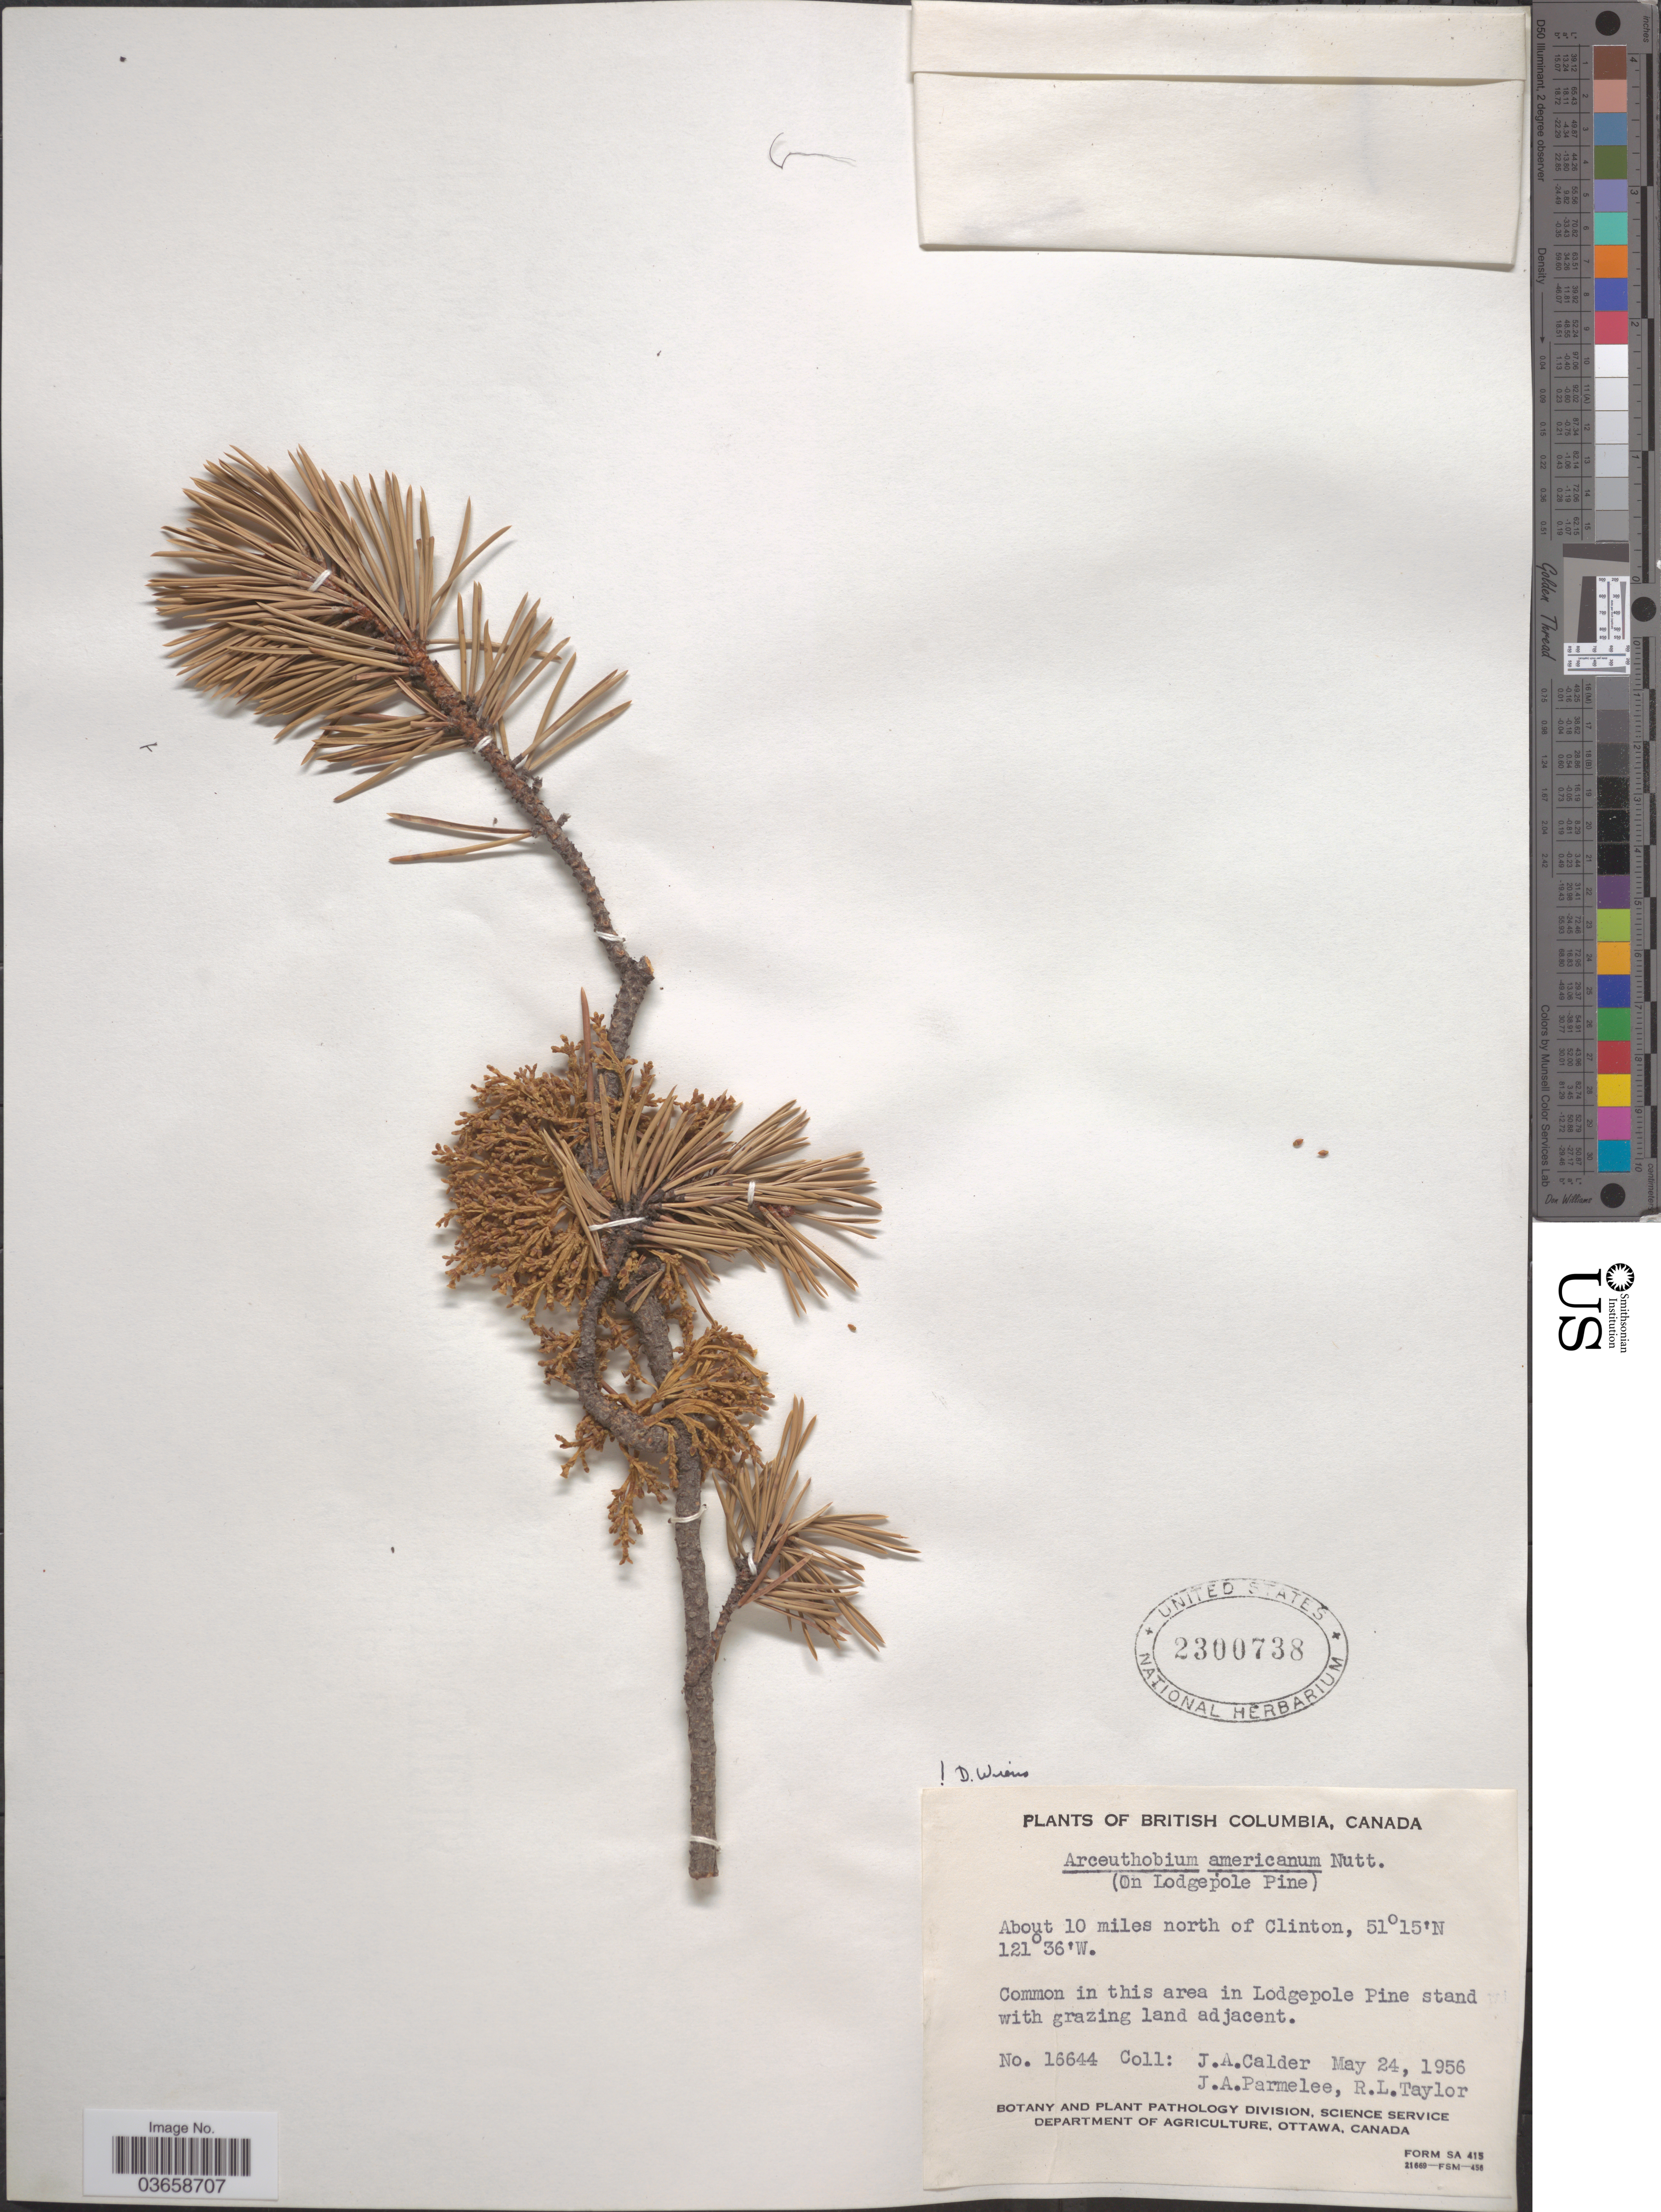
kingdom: Plantae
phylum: Tracheophyta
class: Magnoliopsida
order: Santalales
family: Viscaceae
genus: Arceuthobium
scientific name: Arceuthobium americanum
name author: Nutt. ex A. Gray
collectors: J. A. Calder, J. A. Parmelee & R. Taylor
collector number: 16644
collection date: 1956-05-24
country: Canada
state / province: British Columbia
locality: About 10 miles north of Clinton.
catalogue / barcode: US 2300738